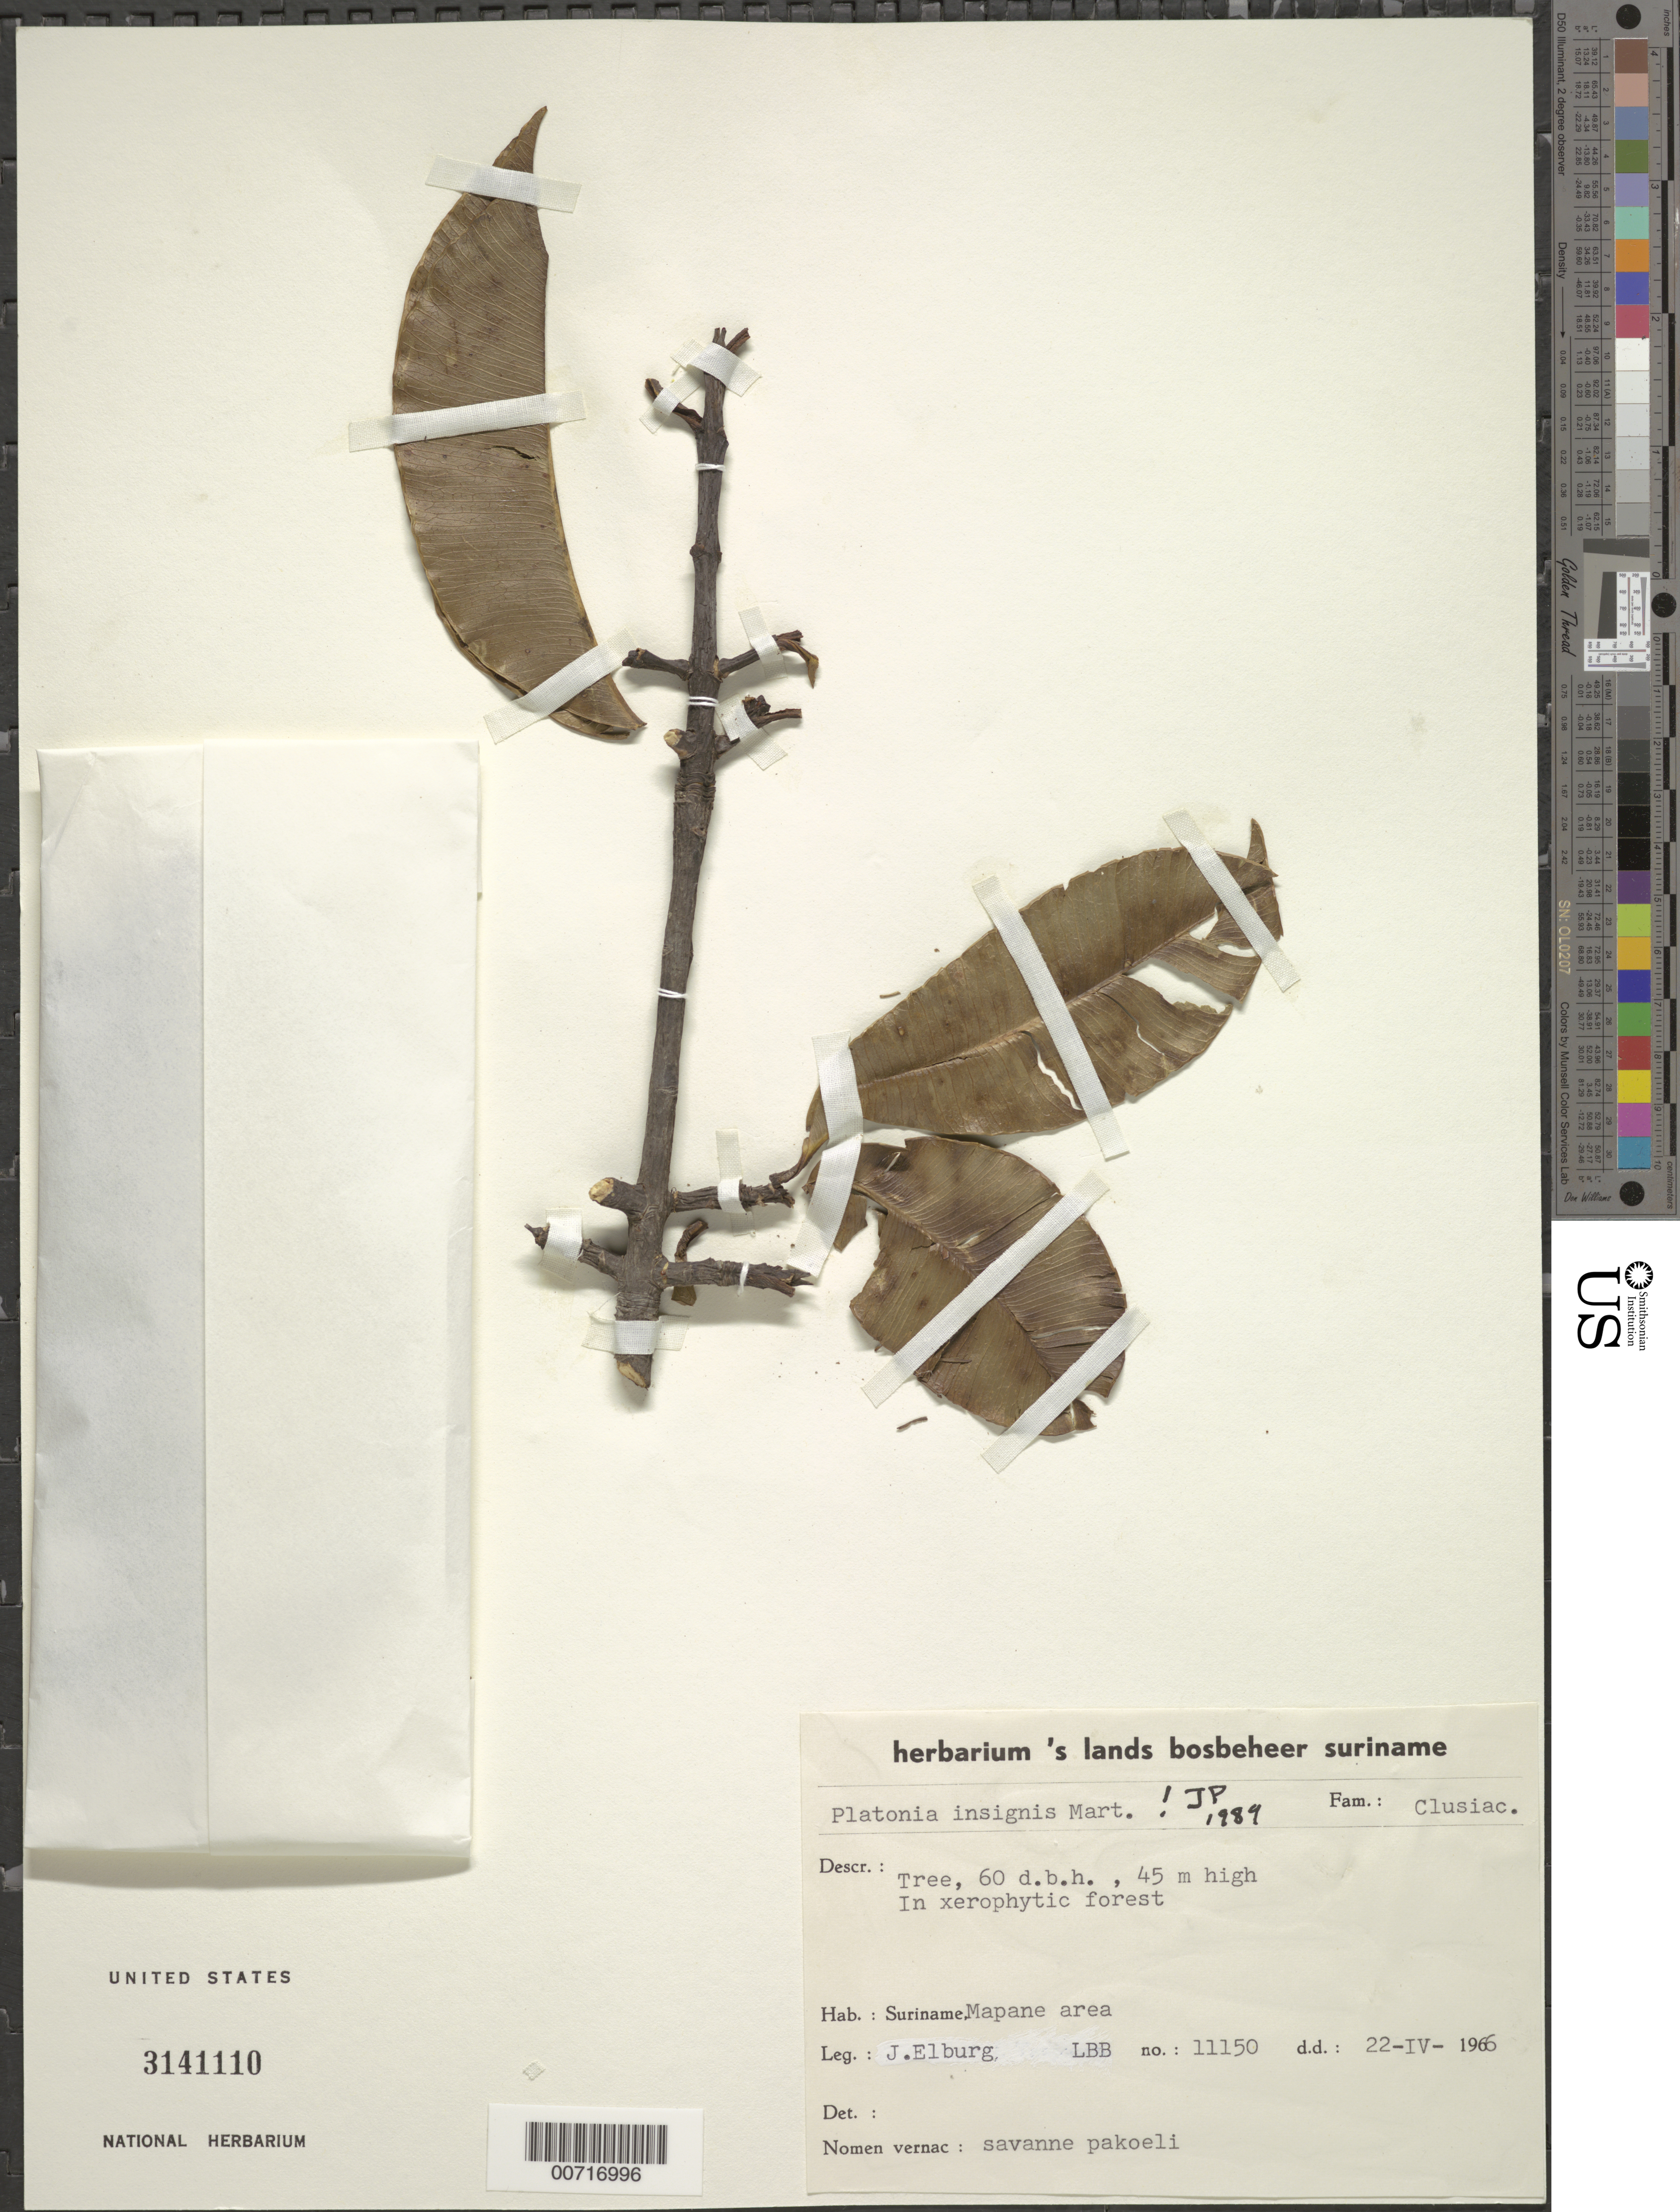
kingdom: Plantae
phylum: Tracheophyta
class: Magnoliopsida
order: Malpighiales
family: Clusiaceae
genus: Platonia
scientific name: Platonia insignis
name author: Mart.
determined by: Pipoly, J. J., III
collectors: J. Elburg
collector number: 11150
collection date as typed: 22-Apr-66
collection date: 1966-04-22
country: Suriname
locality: Jodensavanne-Mapane kreek area, Kamp 8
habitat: Xerophytic forest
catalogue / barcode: US 3141110